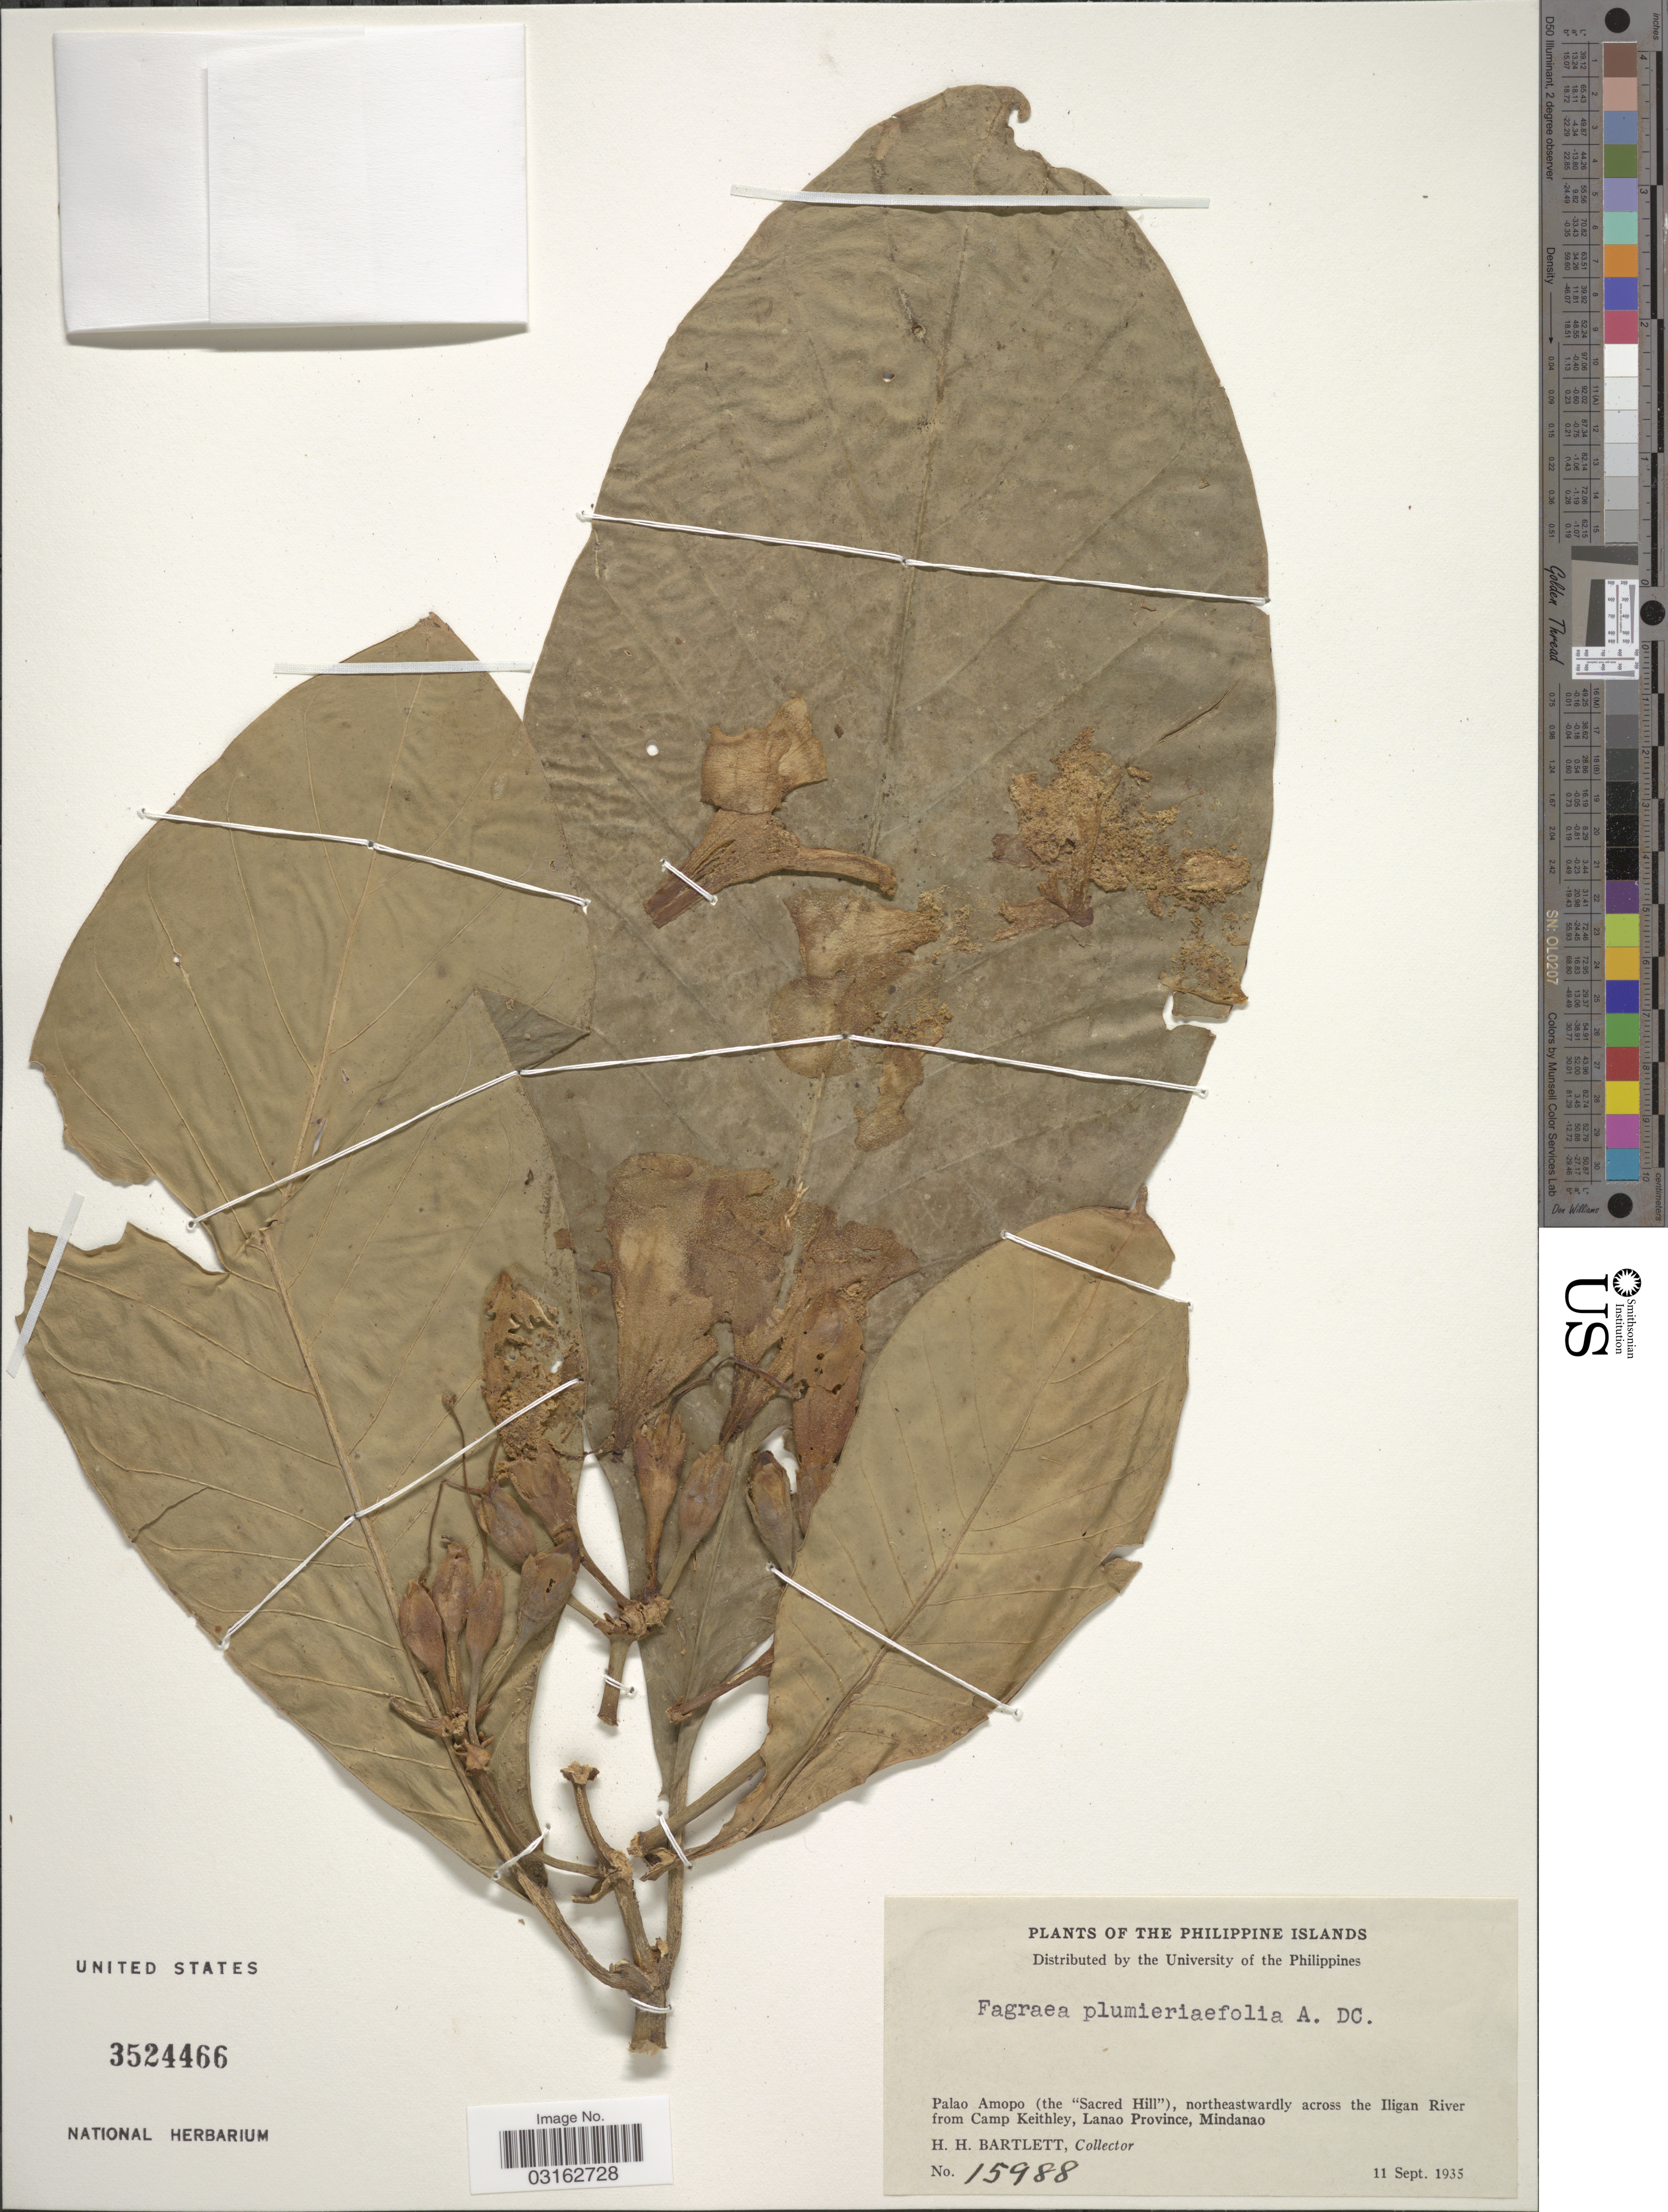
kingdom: Plantae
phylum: Tracheophyta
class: Magnoliopsida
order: Gentianales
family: Gentianaceae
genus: Fagraea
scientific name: Fagraea plumeriiflora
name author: DC.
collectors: H. H. Bartlett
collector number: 15988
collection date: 1935-09-11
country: Philippines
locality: Palao Amopo (the "Sacred Hill"), northeastwardly across the Iligan River from Camp Keithley, Lanao Province, Mindanao.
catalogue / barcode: US 3524466